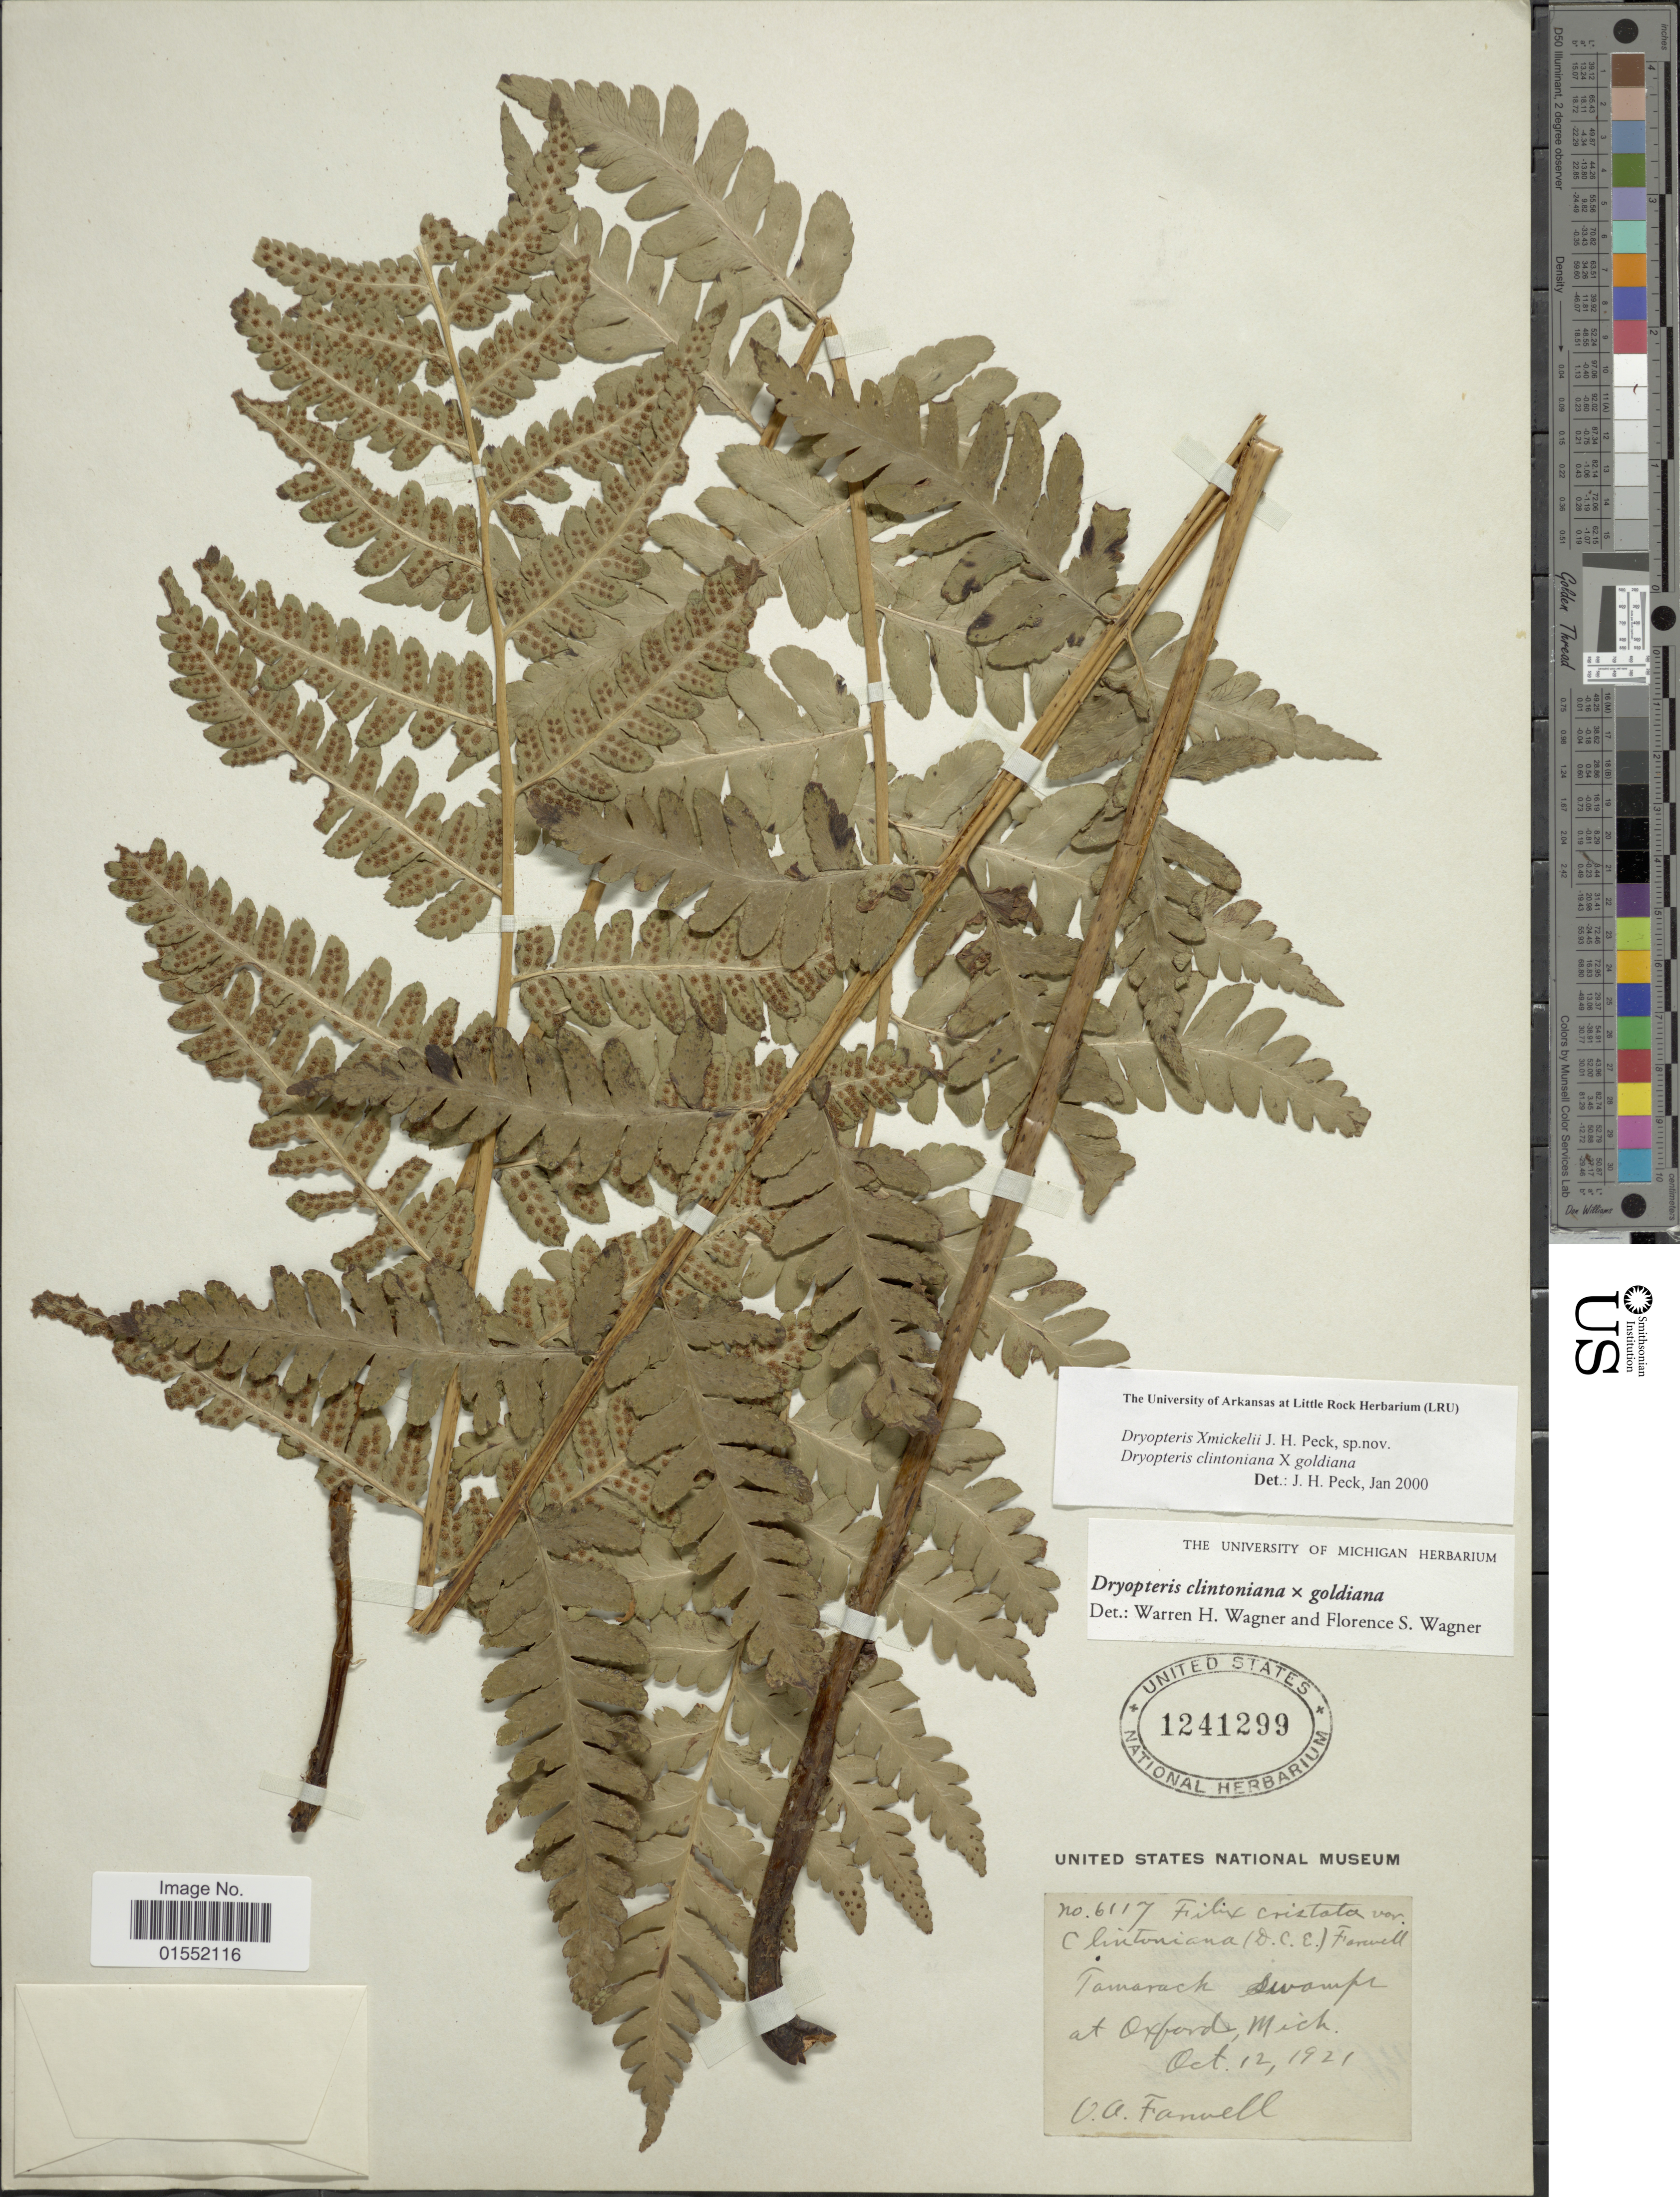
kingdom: Plantae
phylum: Tracheophyta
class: Polypodiopsida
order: Polypodiales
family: Dryopteridaceae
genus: Dryopteris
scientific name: Dryopteris x mickelii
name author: J.H. Peck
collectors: O. Farwell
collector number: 6117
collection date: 1921-10-12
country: United States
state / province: Michigan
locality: Tamarack swamps at Oxford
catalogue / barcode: US 1241299